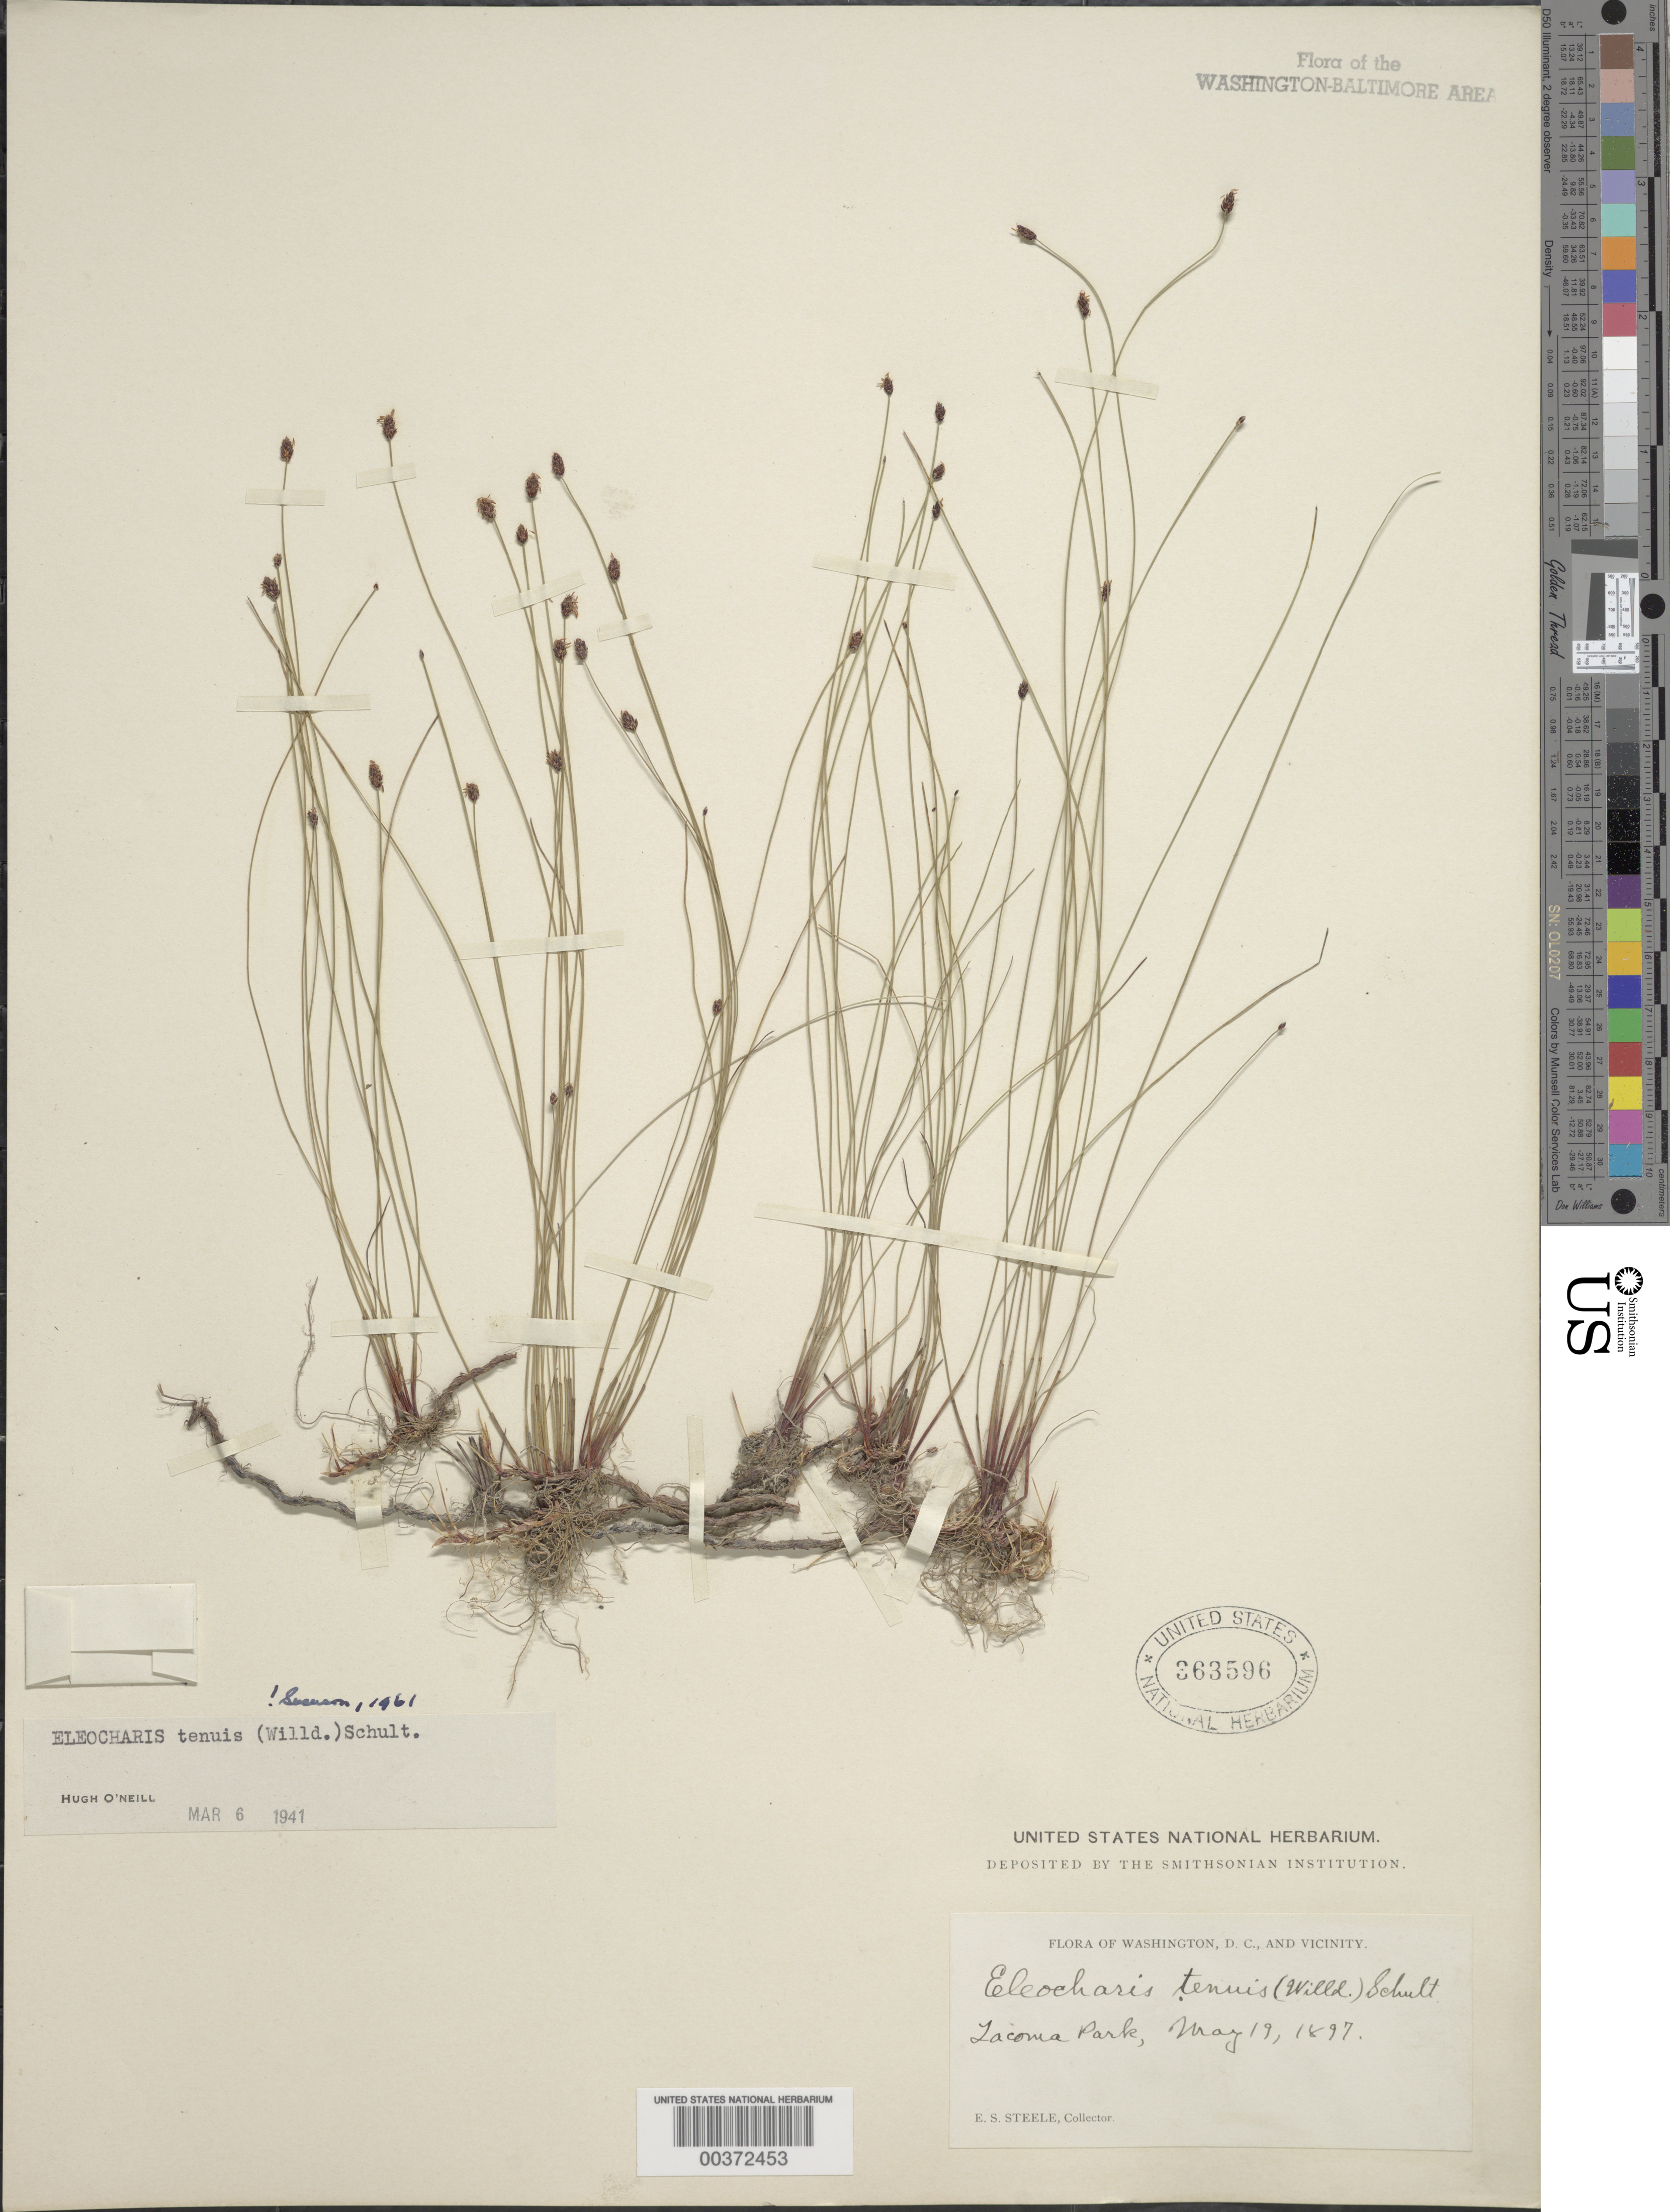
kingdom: Plantae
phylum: Tracheophyta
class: Liliopsida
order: Poales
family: Cyperaceae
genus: Eleocharis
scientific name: Eleocharis tenuis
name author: (Willd.) Schult.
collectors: E. Steele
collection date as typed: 19 May 1897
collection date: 1897-05-19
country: United States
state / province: Maryland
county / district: Montgomery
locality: Takoma Park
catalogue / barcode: US 363596